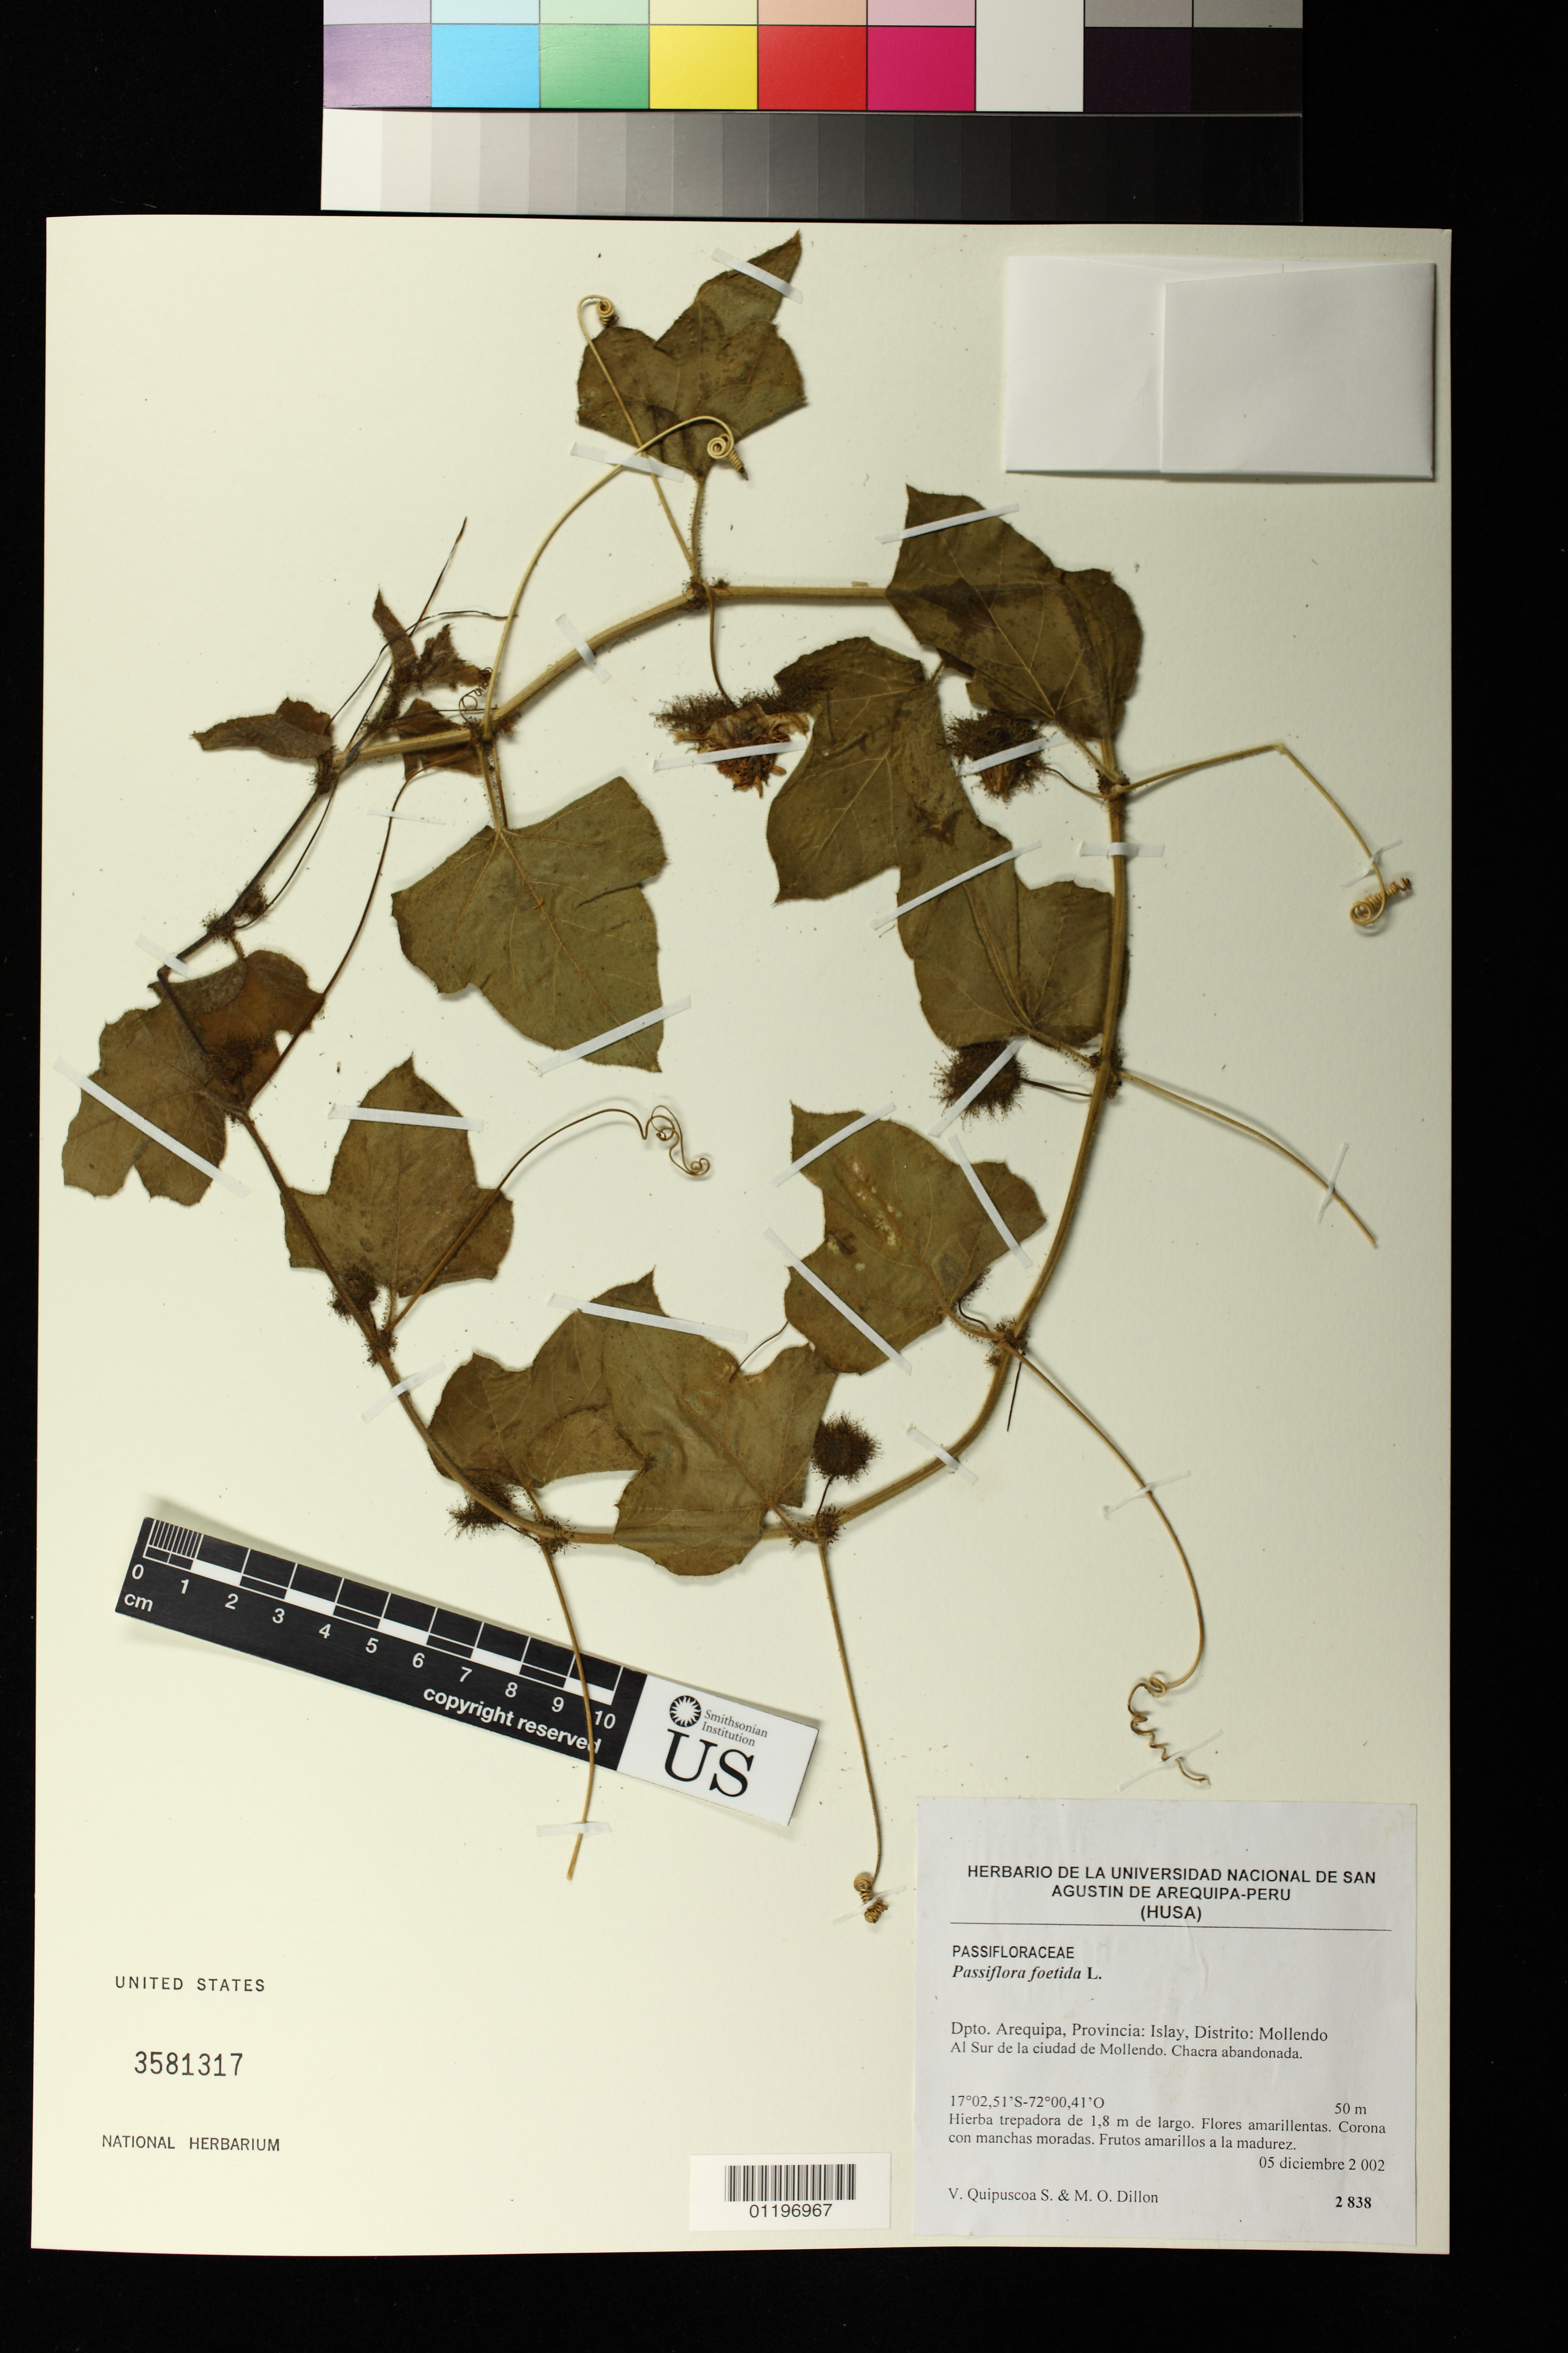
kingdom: Plantae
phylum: Tracheophyta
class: Magnoliopsida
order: Malpighiales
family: Passifloraceae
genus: Passiflora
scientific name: Passiflora foetida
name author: L.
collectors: V. Quipuscoa S. & M. O. Dillon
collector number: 2838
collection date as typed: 12 May 2002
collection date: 2002-05-12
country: Peru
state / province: Arequipa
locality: Provincia: Islay, Distrito: Mollendo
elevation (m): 50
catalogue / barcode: US 3581317